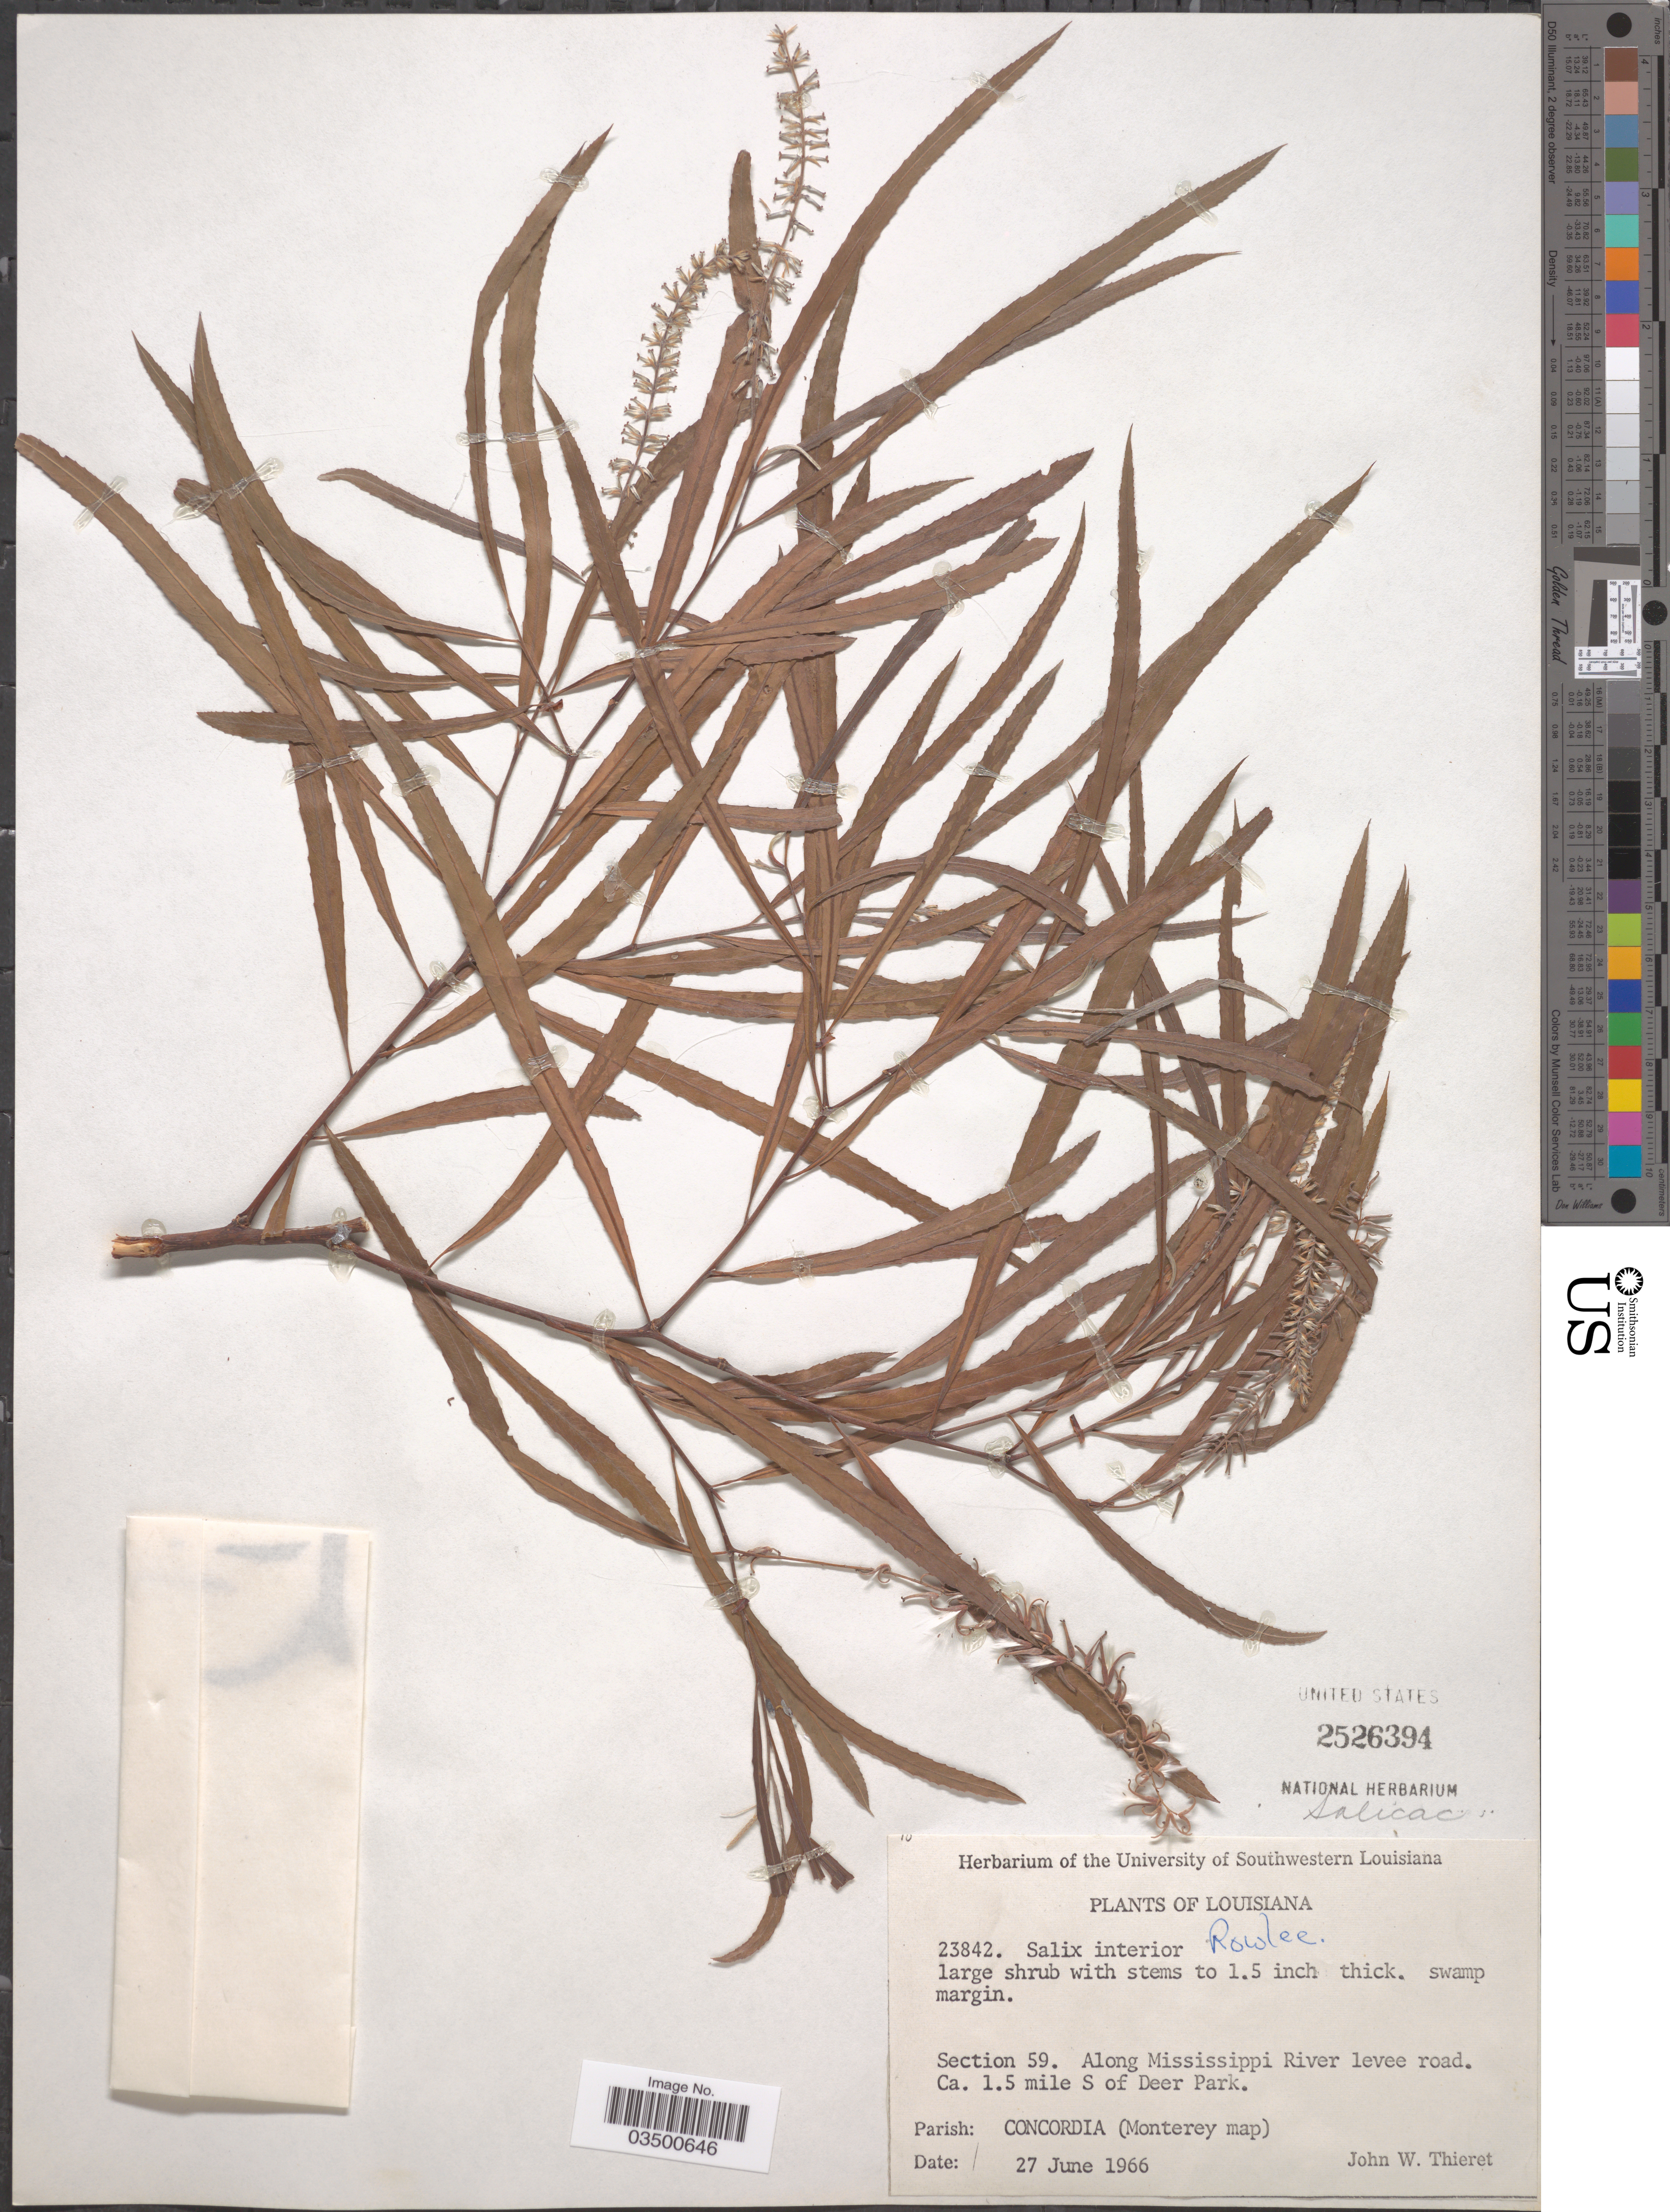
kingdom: Plantae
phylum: Tracheophyta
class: Magnoliopsida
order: Malpighiales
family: Salicaceae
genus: Salix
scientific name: Salix interior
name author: Rowlee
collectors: J. W. Thieret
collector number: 23842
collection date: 1966-06-27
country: United States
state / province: Louisiana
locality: Section 59. Along Mississippi River levee road. Ca. 1.5 mile S of Deer Park. Parish: Concordia (Monterey map).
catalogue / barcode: US 2526394